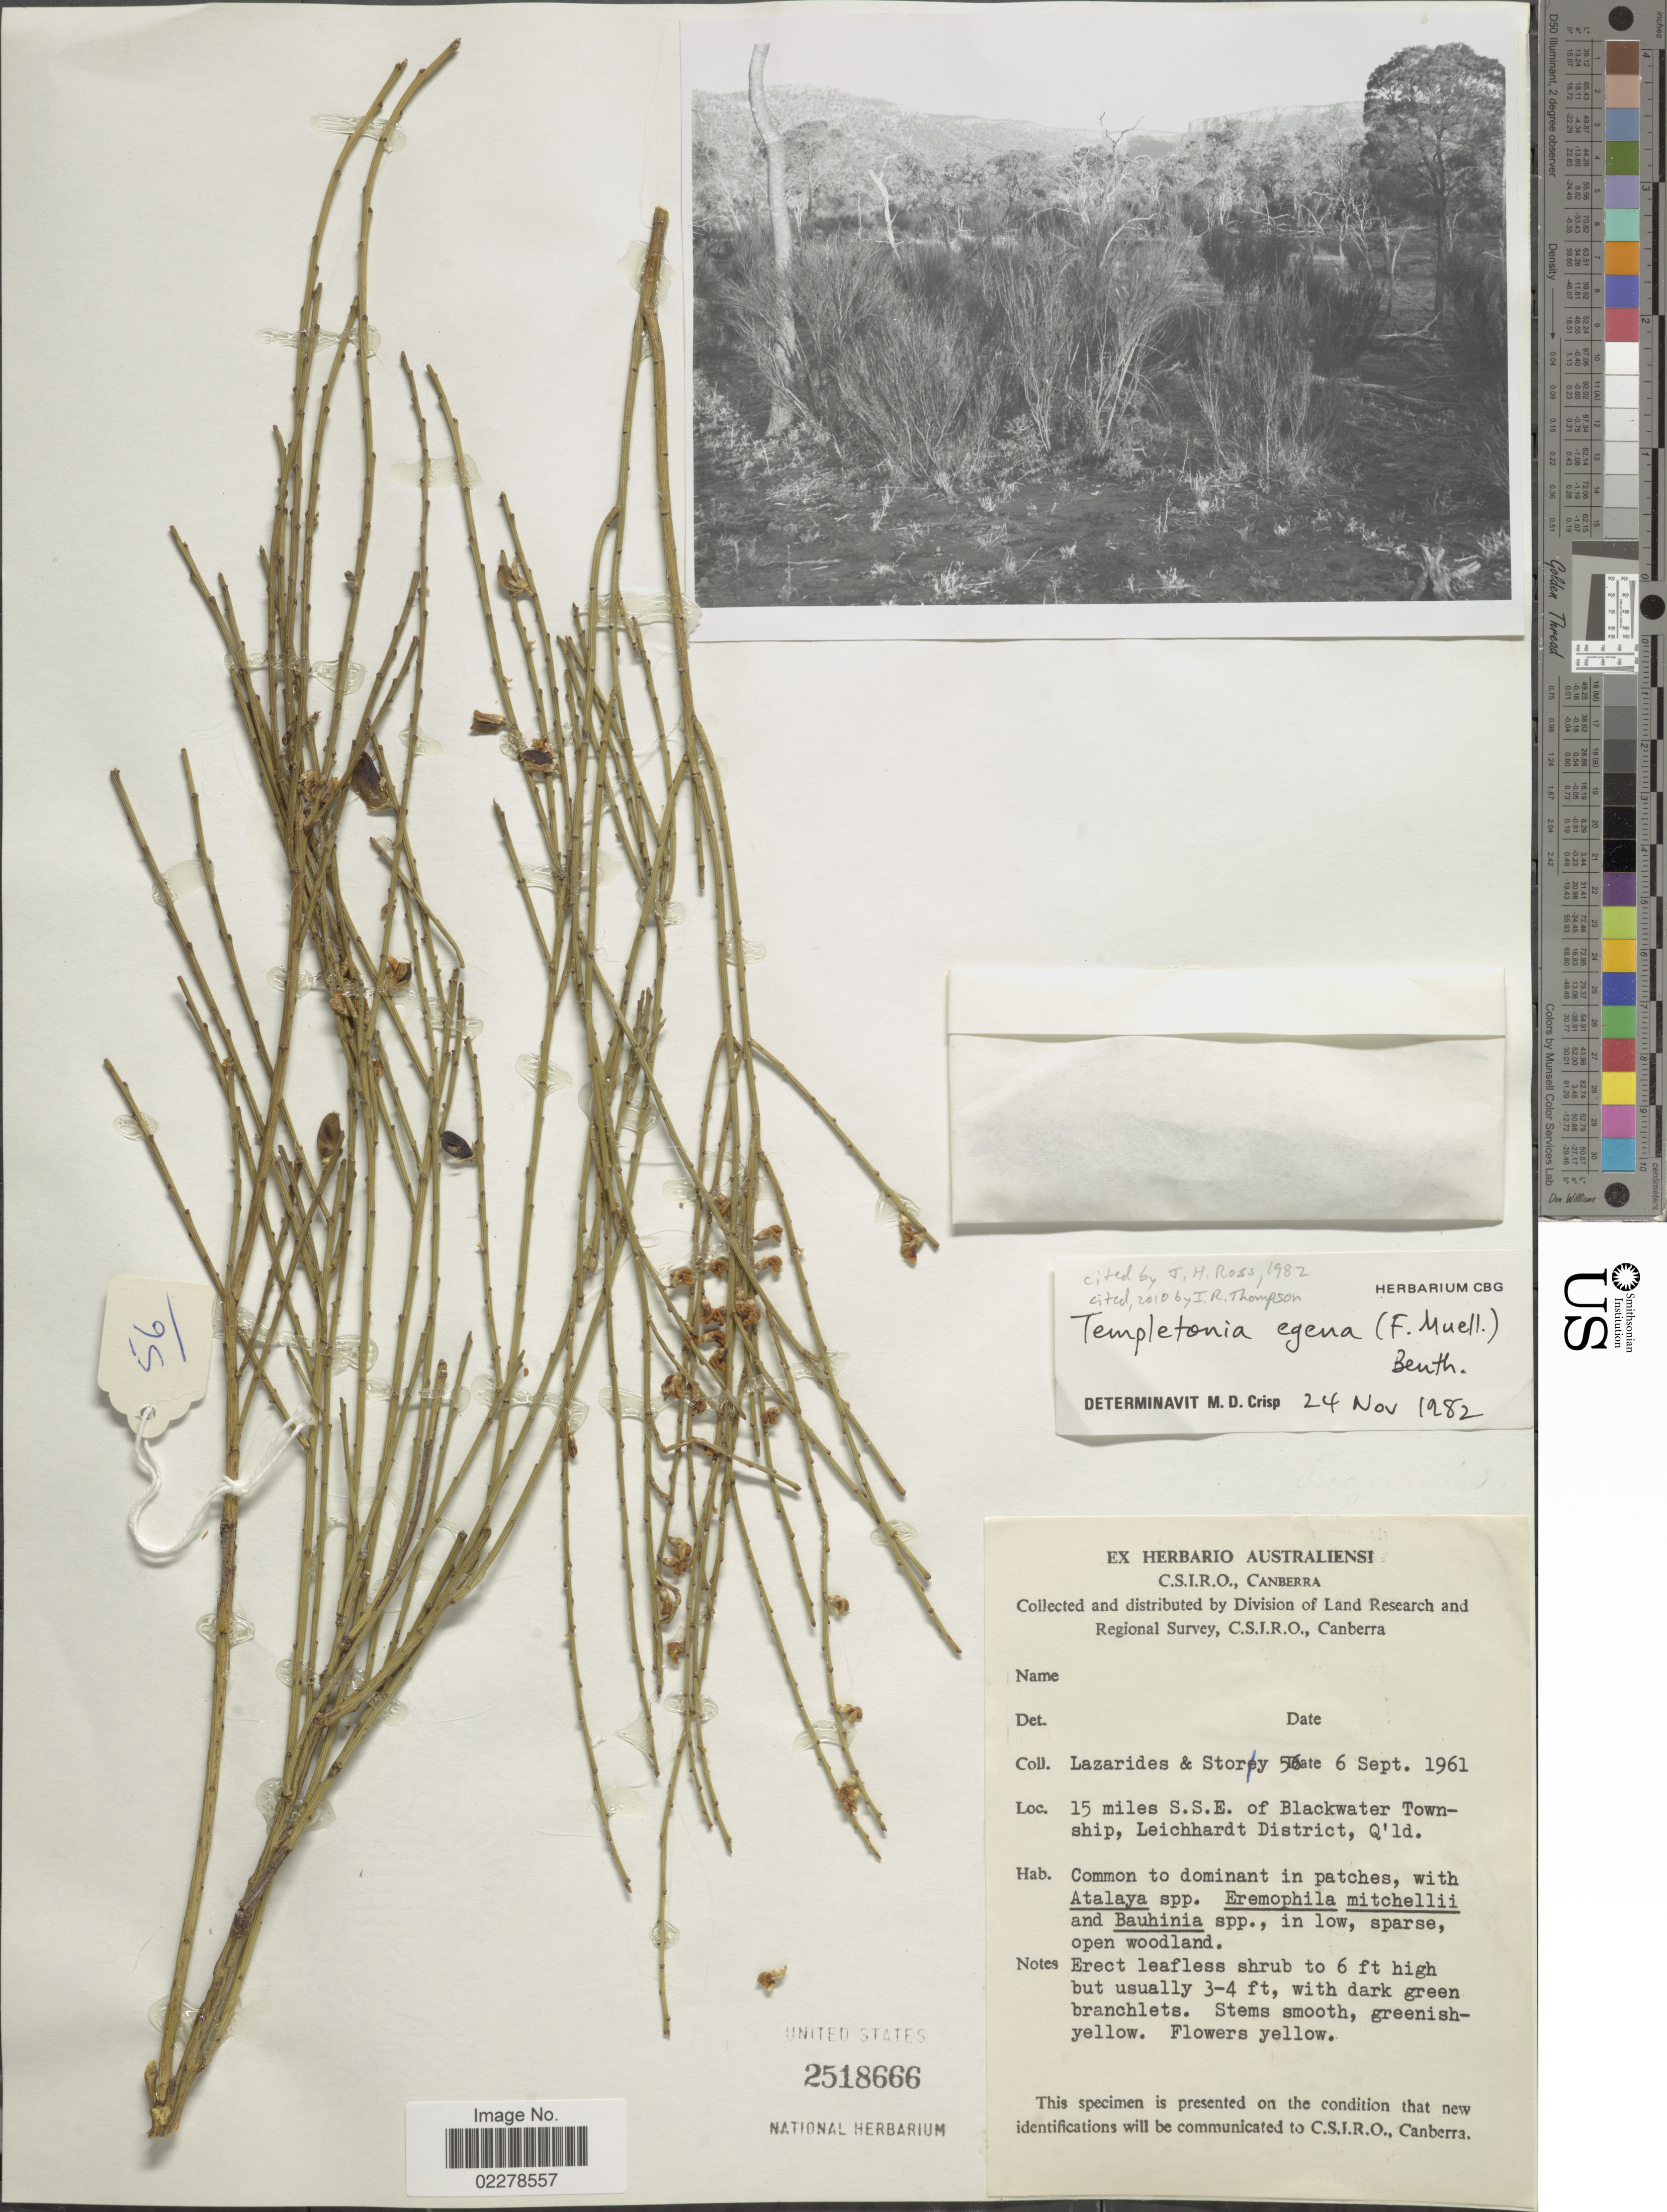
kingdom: Plantae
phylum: Tracheophyta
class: Magnoliopsida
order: Fabales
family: Fabaceae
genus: Templetonia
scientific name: Templetonia egena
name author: Benth.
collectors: M. Lazarides & -. Story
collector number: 56*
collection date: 1961-09-06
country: Australia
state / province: Queensland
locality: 15 miles S.S.E. of Blackwater Township, Leichhardt District, Q'ld.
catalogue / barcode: US 2518666